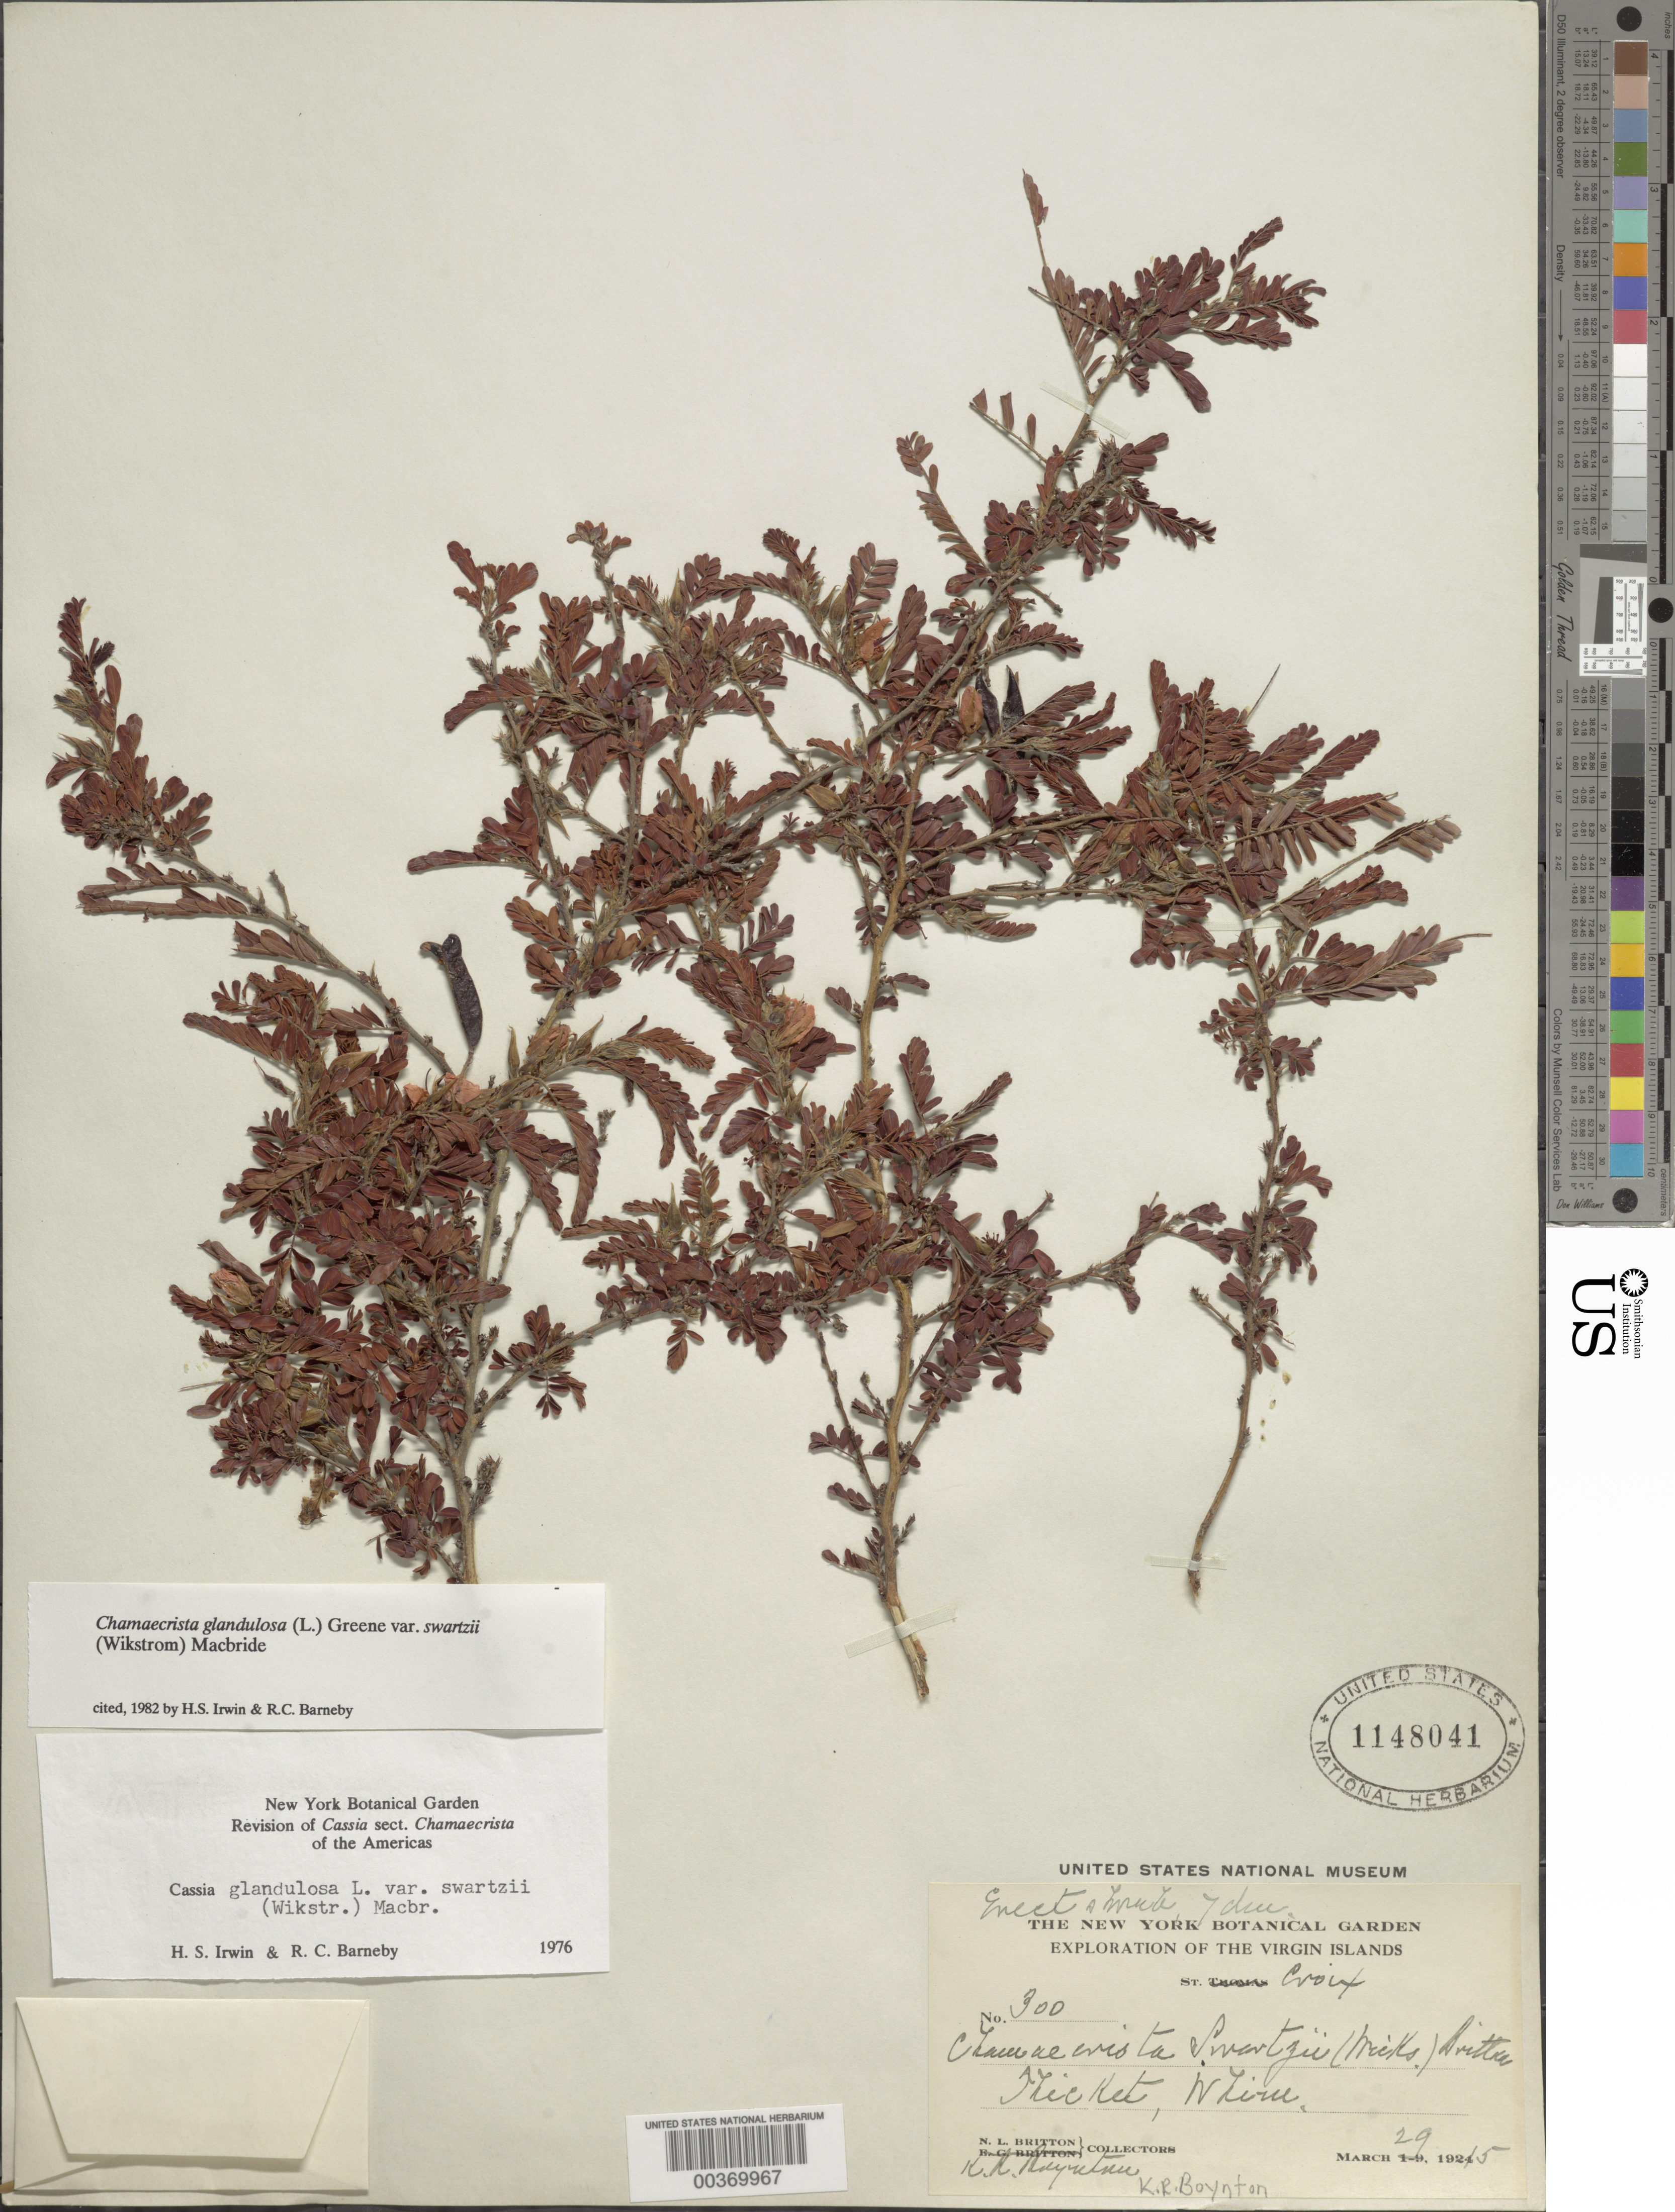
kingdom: Plantae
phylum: Tracheophyta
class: Magnoliopsida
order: Fabales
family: Fabaceae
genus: Chamaecrista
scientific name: Chamaecrista glandulosa var. swartzii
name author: (Wikstr.) H.S. Irwin & Barneby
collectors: N. Britton & K. Boynton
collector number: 300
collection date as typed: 29 Mar 1925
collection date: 1925-03-29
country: U.S. Virgin Islands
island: St. Croix Island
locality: Whiru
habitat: Thicket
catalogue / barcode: US 1148041